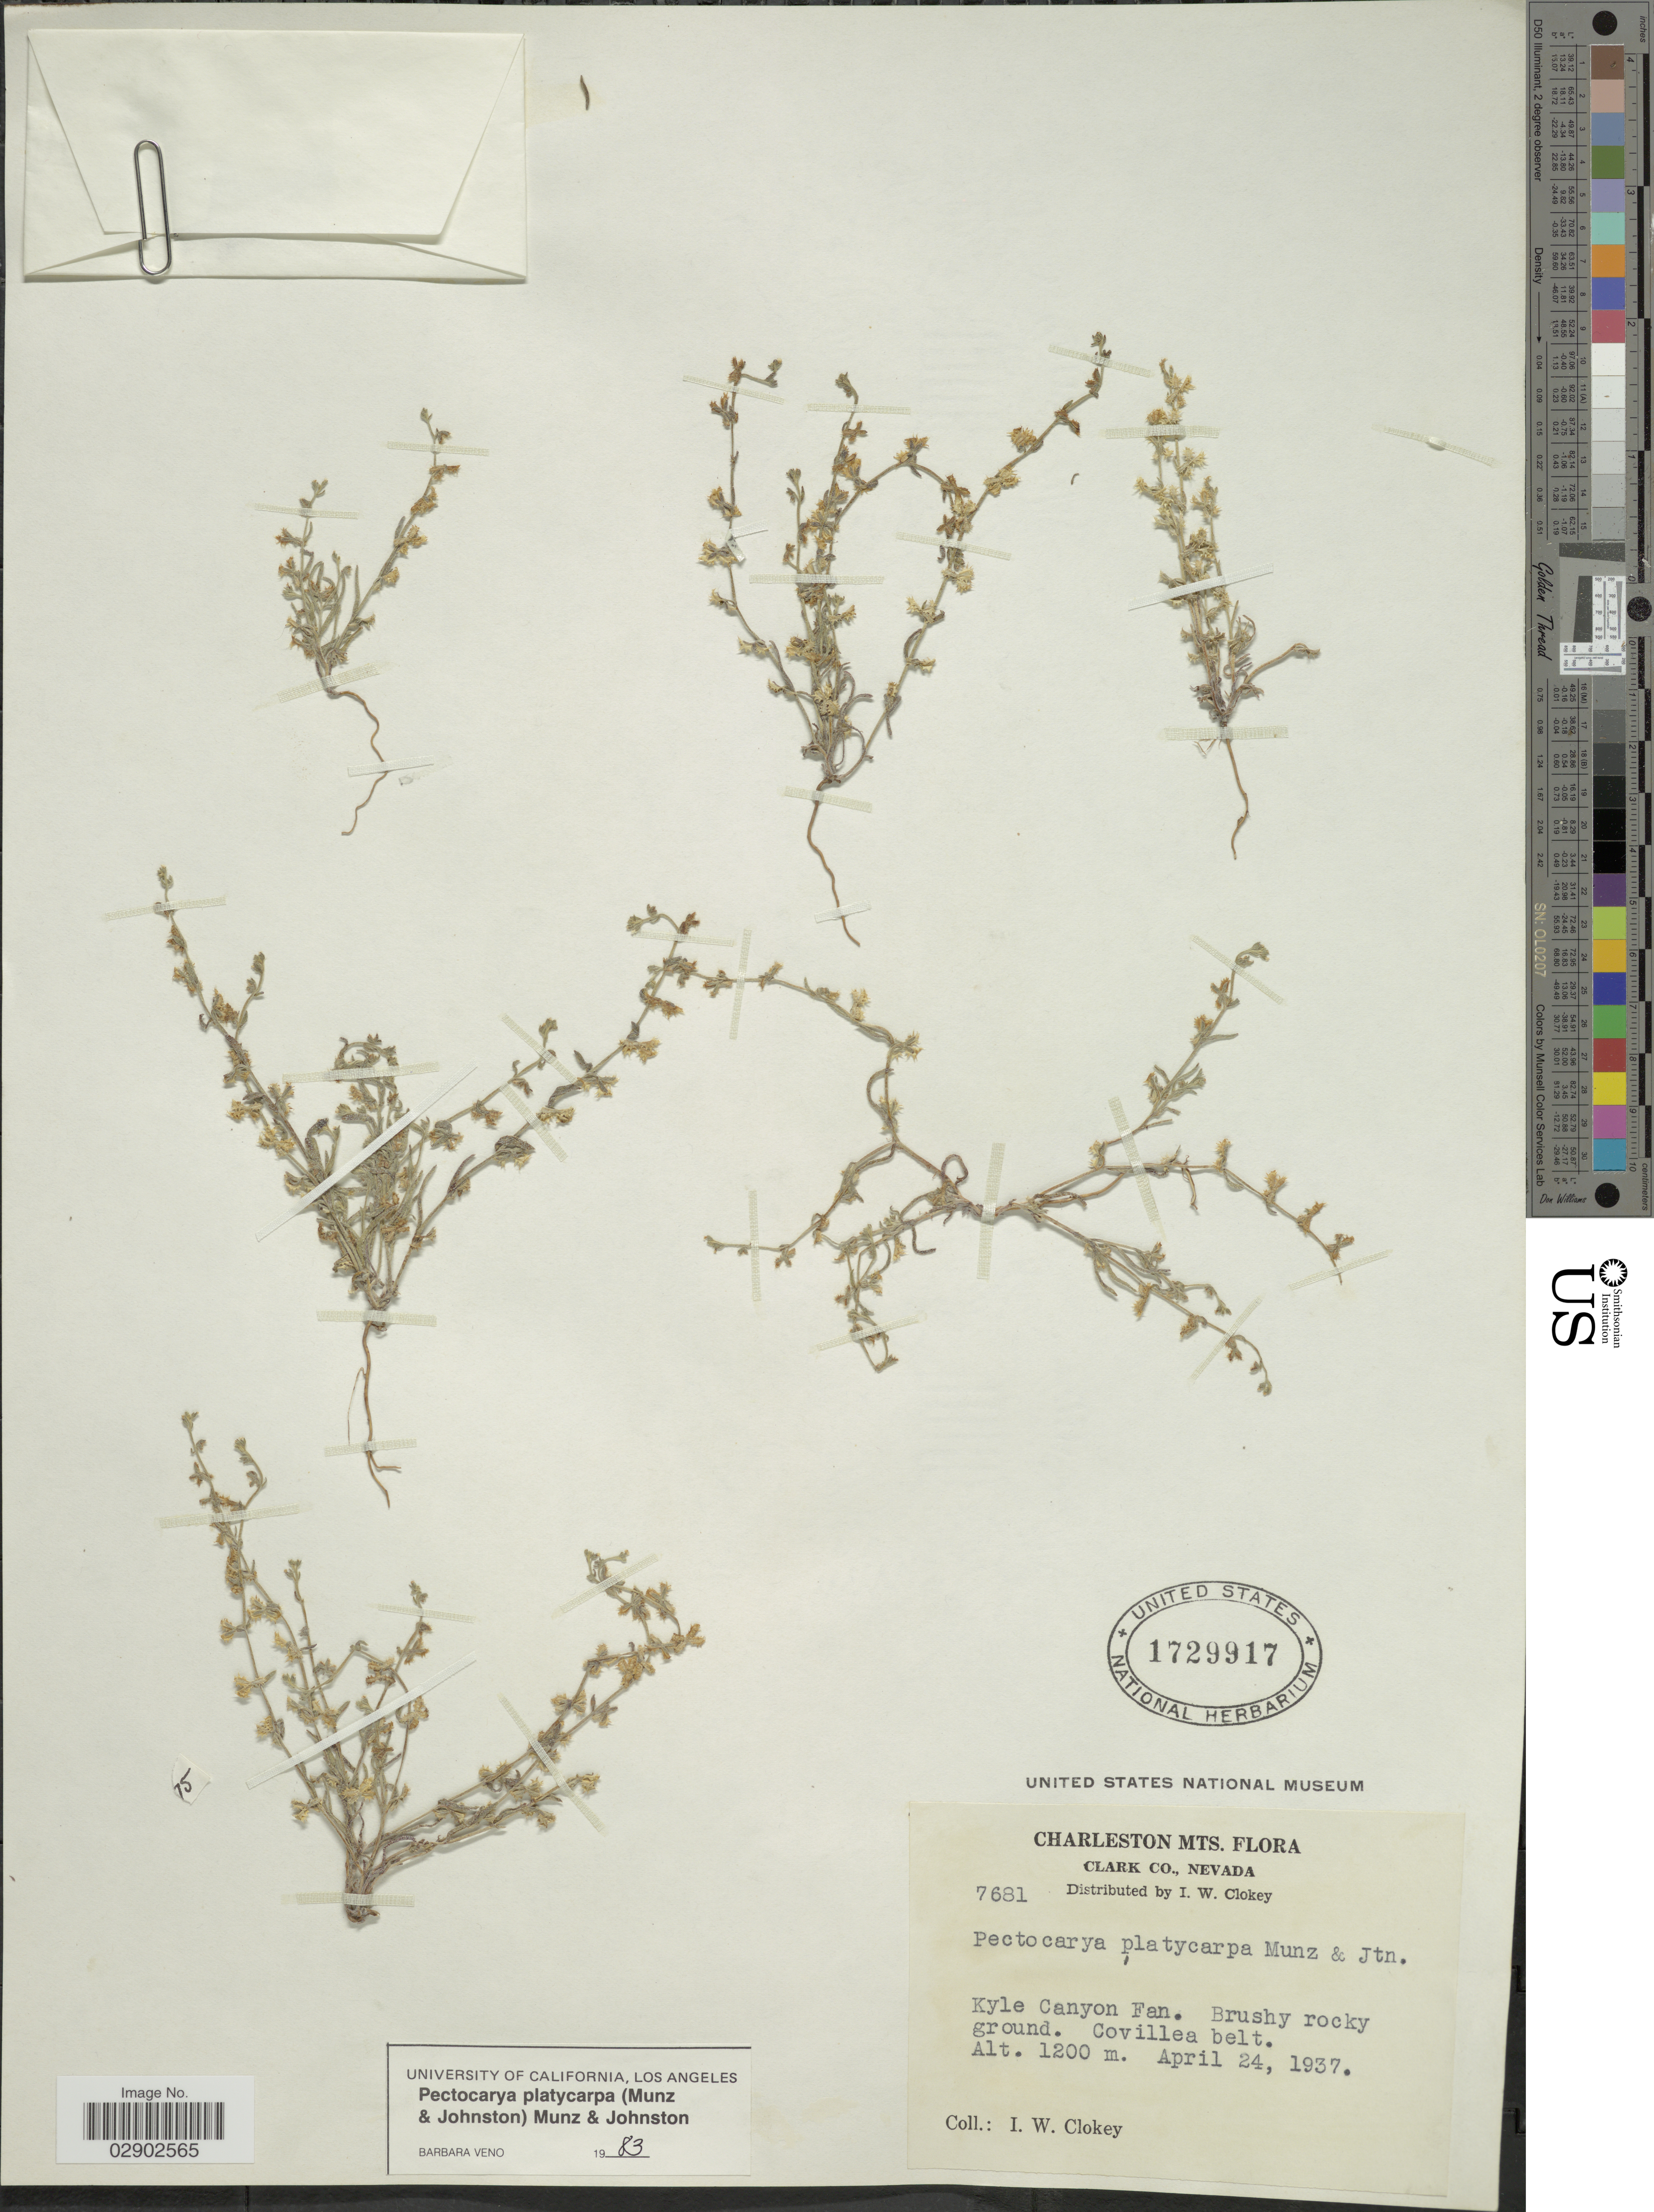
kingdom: Plantae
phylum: Tracheophyta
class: Magnoliopsida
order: Boraginales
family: Boraginaceae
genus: Pectocarya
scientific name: Pectocarya linearis var. platycarpa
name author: (Munz & I.M. Johnst.) Cronq.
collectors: I. W. Clokey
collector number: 7681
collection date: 1937-04-24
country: United States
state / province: Nevada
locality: Charleston Mts. Flora, Clark Co., Nevada, Kyle Canyon Fan. Covillea belt.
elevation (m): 1200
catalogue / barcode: US 1729917